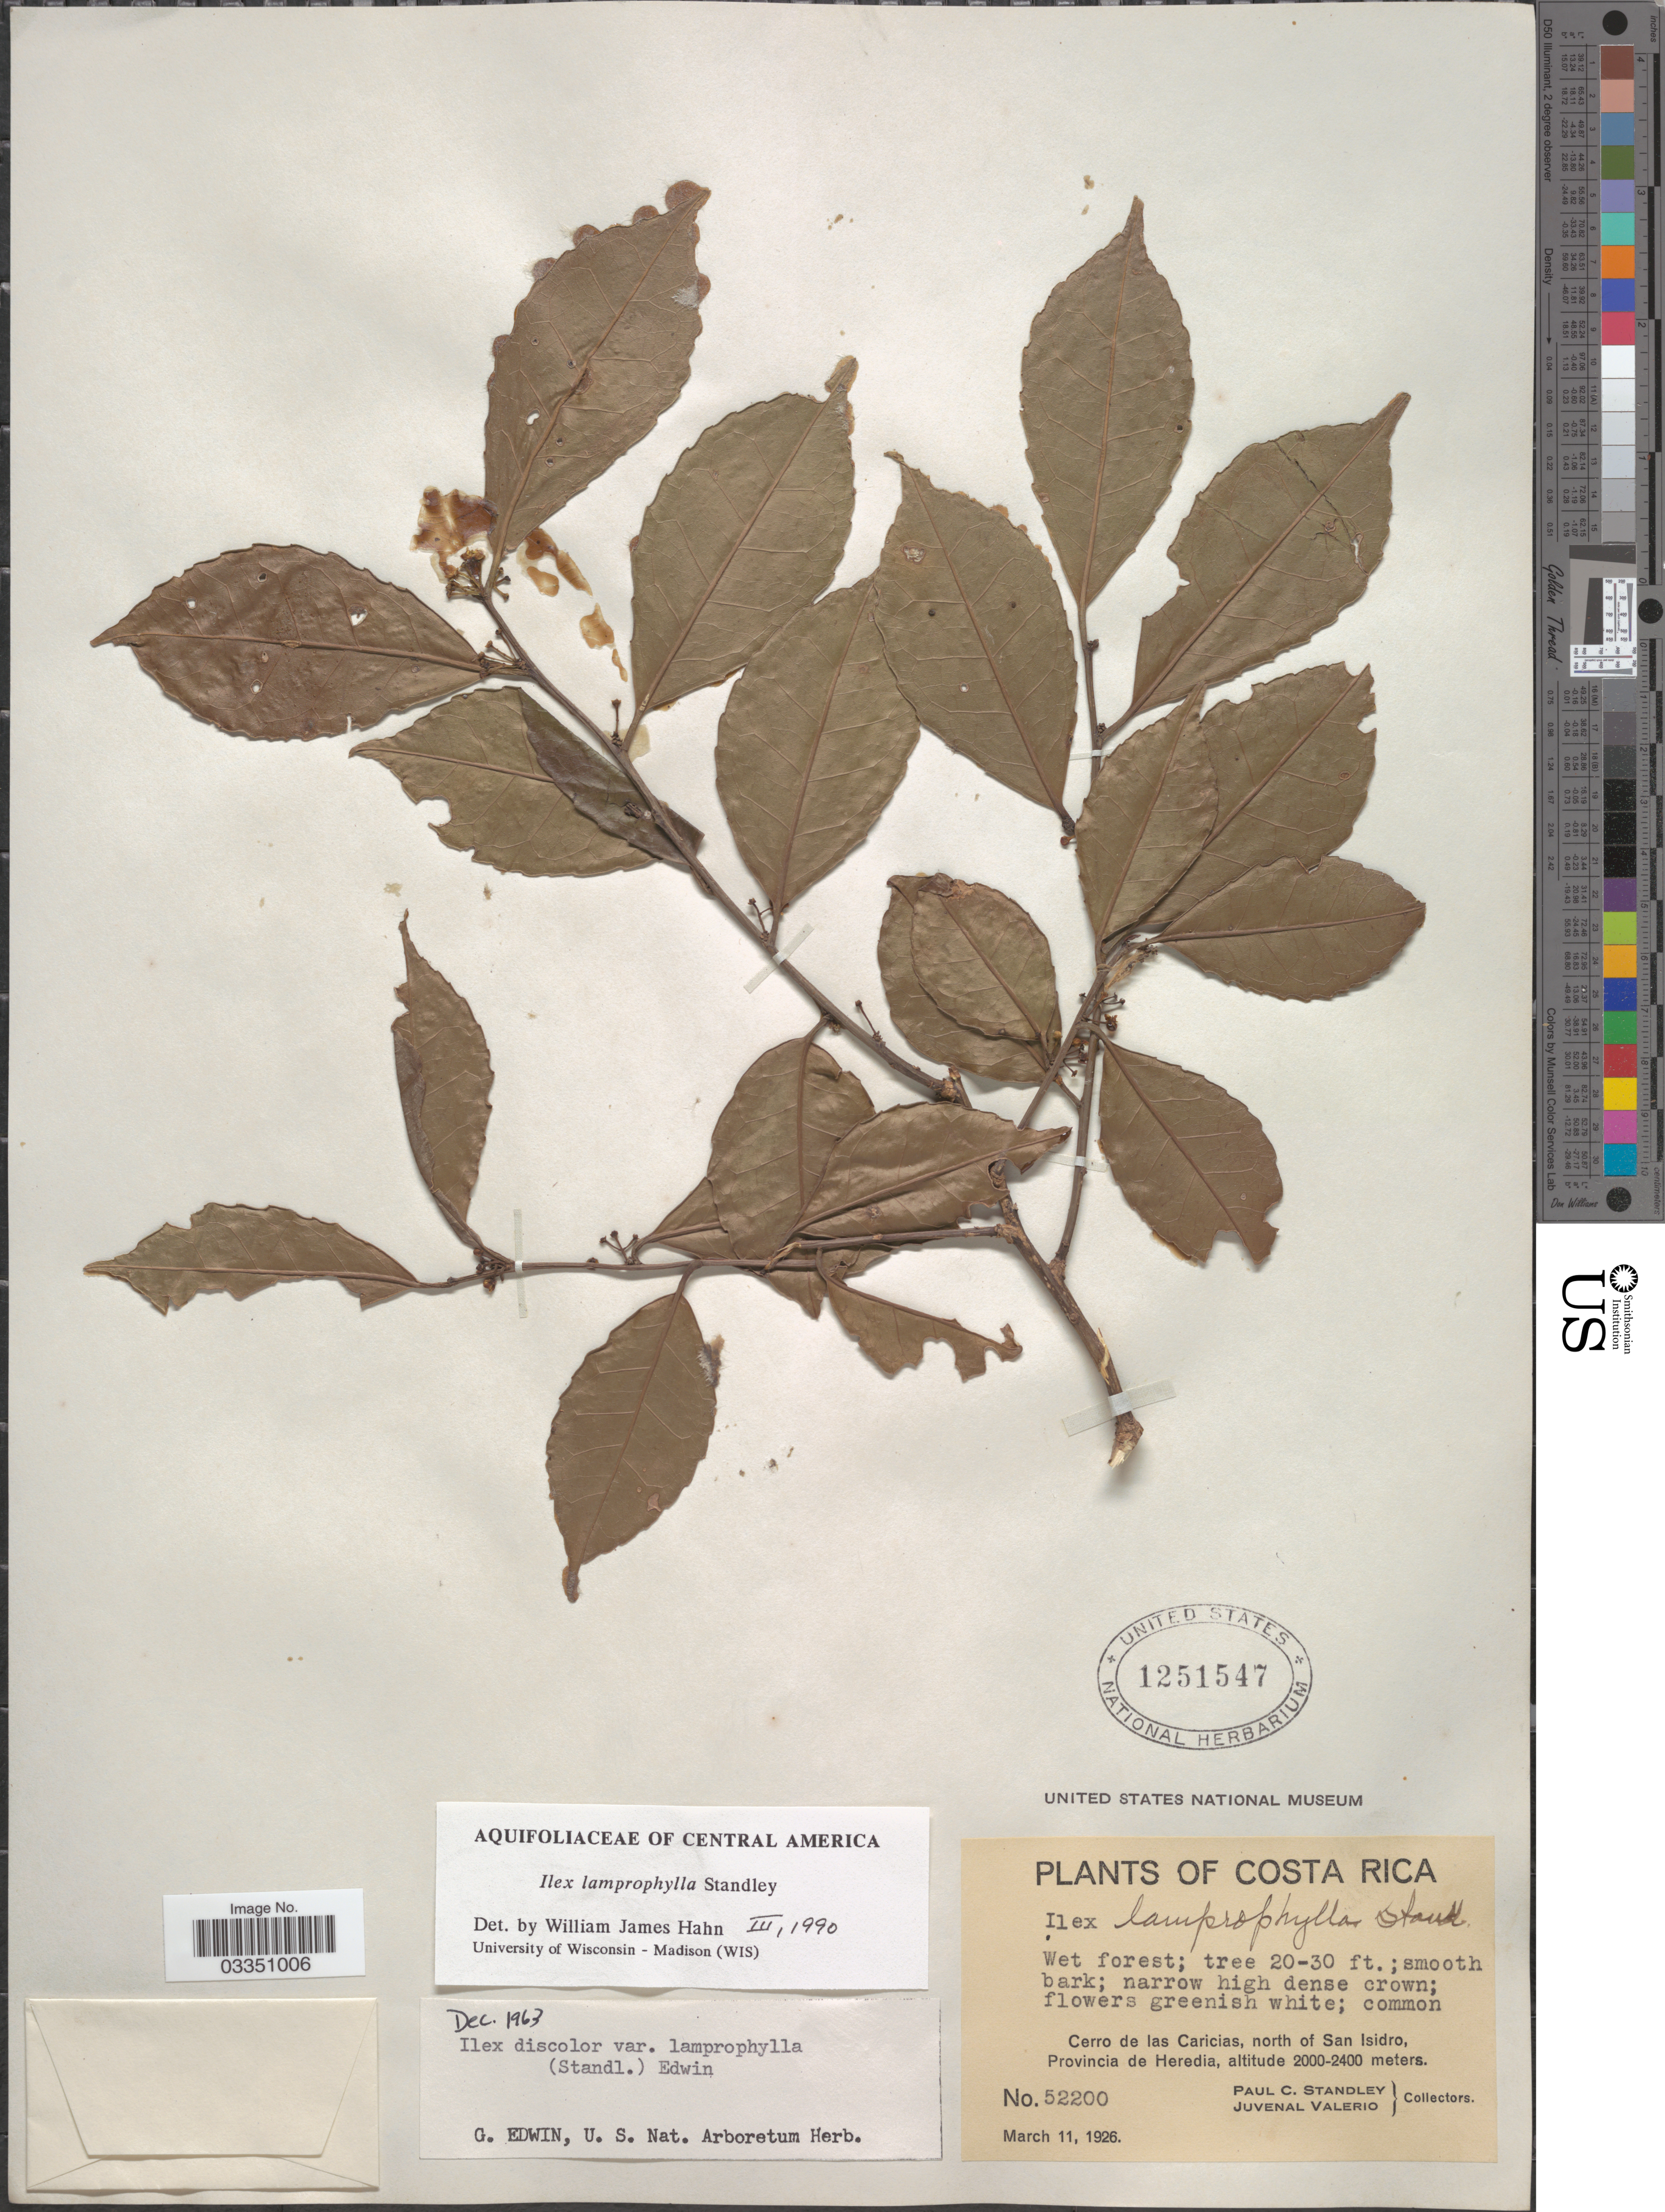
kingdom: Plantae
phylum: Tracheophyta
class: Magnoliopsida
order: Aquifoliales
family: Aquifoliaceae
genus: Ilex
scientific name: Ilex lamprophylla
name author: Standl.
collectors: P. C. Standley & J. Valerio R.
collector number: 52200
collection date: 1926-03-11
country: Costa Rica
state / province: Heredia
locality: Cerro de las Caricias, north of San Isidro.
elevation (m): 2000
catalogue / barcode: US 1251547